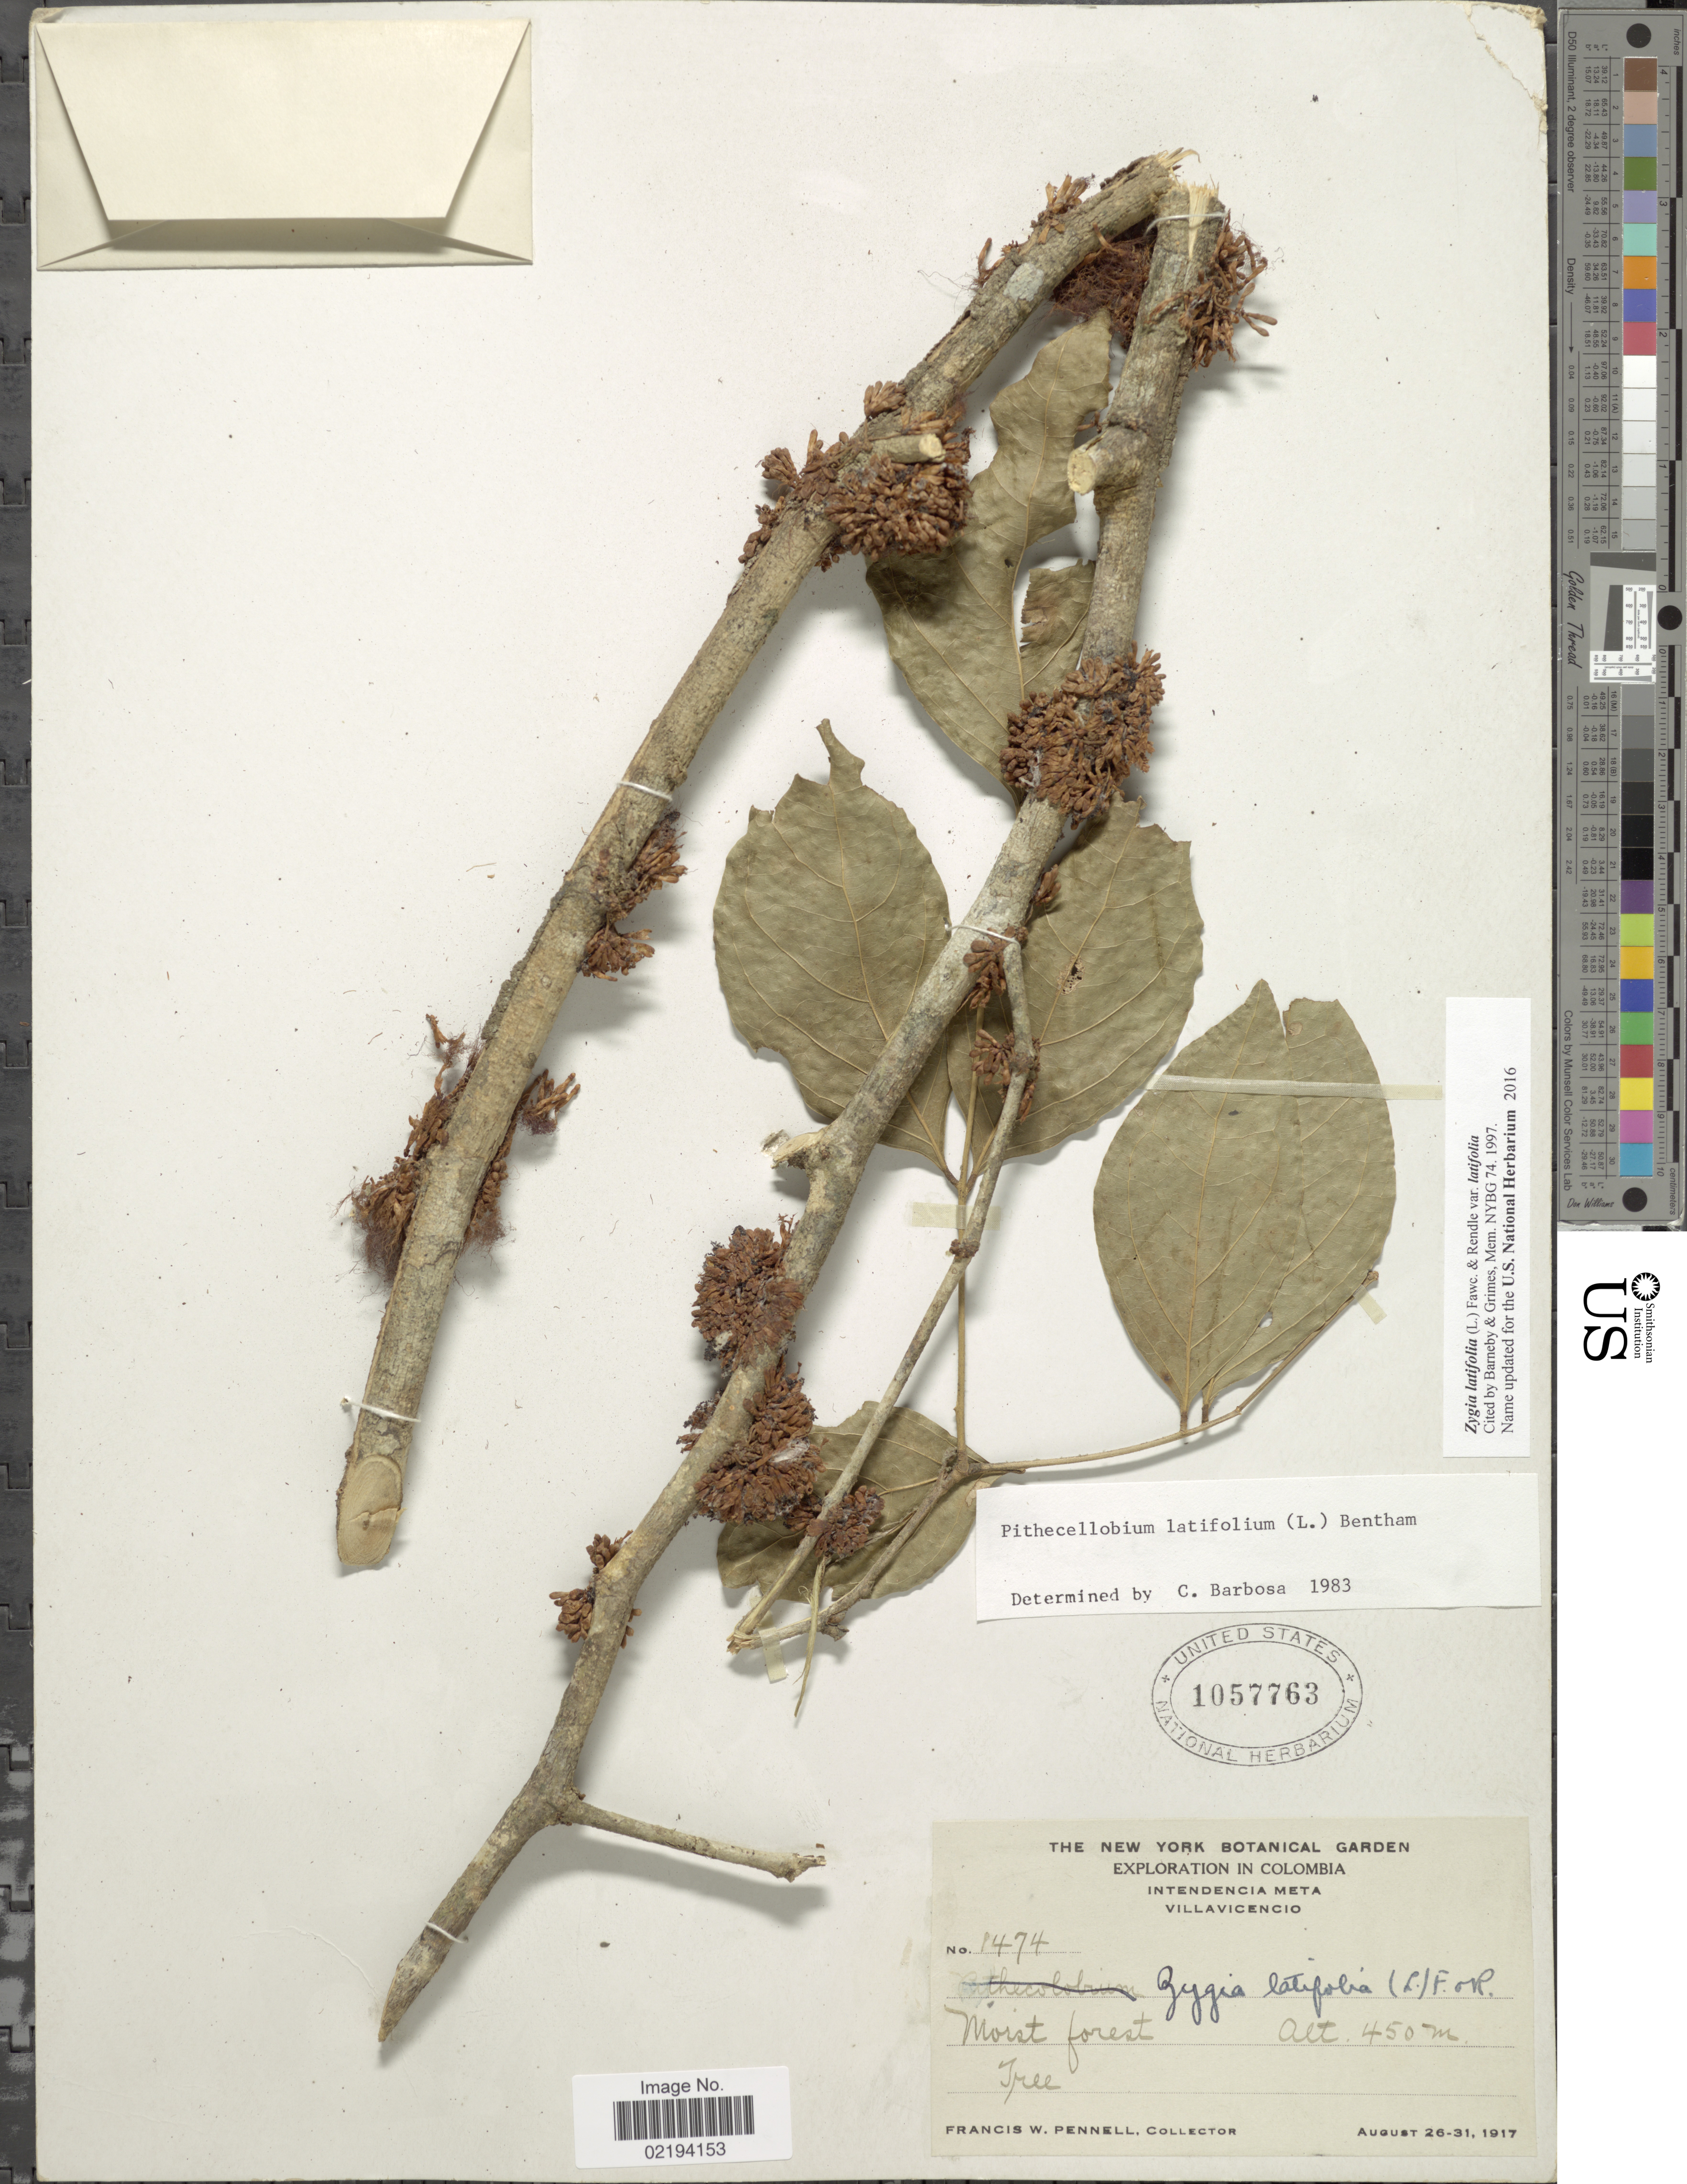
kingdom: Plantae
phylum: Tracheophyta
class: Magnoliopsida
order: Fabales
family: Fabaceae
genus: Zygia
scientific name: Zygia latifolia var. latifolia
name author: (L.) Fawc. & Rendle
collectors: F. W. Pennell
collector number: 1474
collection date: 1917-08-26/1917-08-31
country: Colombia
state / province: Meta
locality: Intendencia Meta, Villavicencio, Moist forest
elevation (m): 450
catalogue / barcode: US 1057763